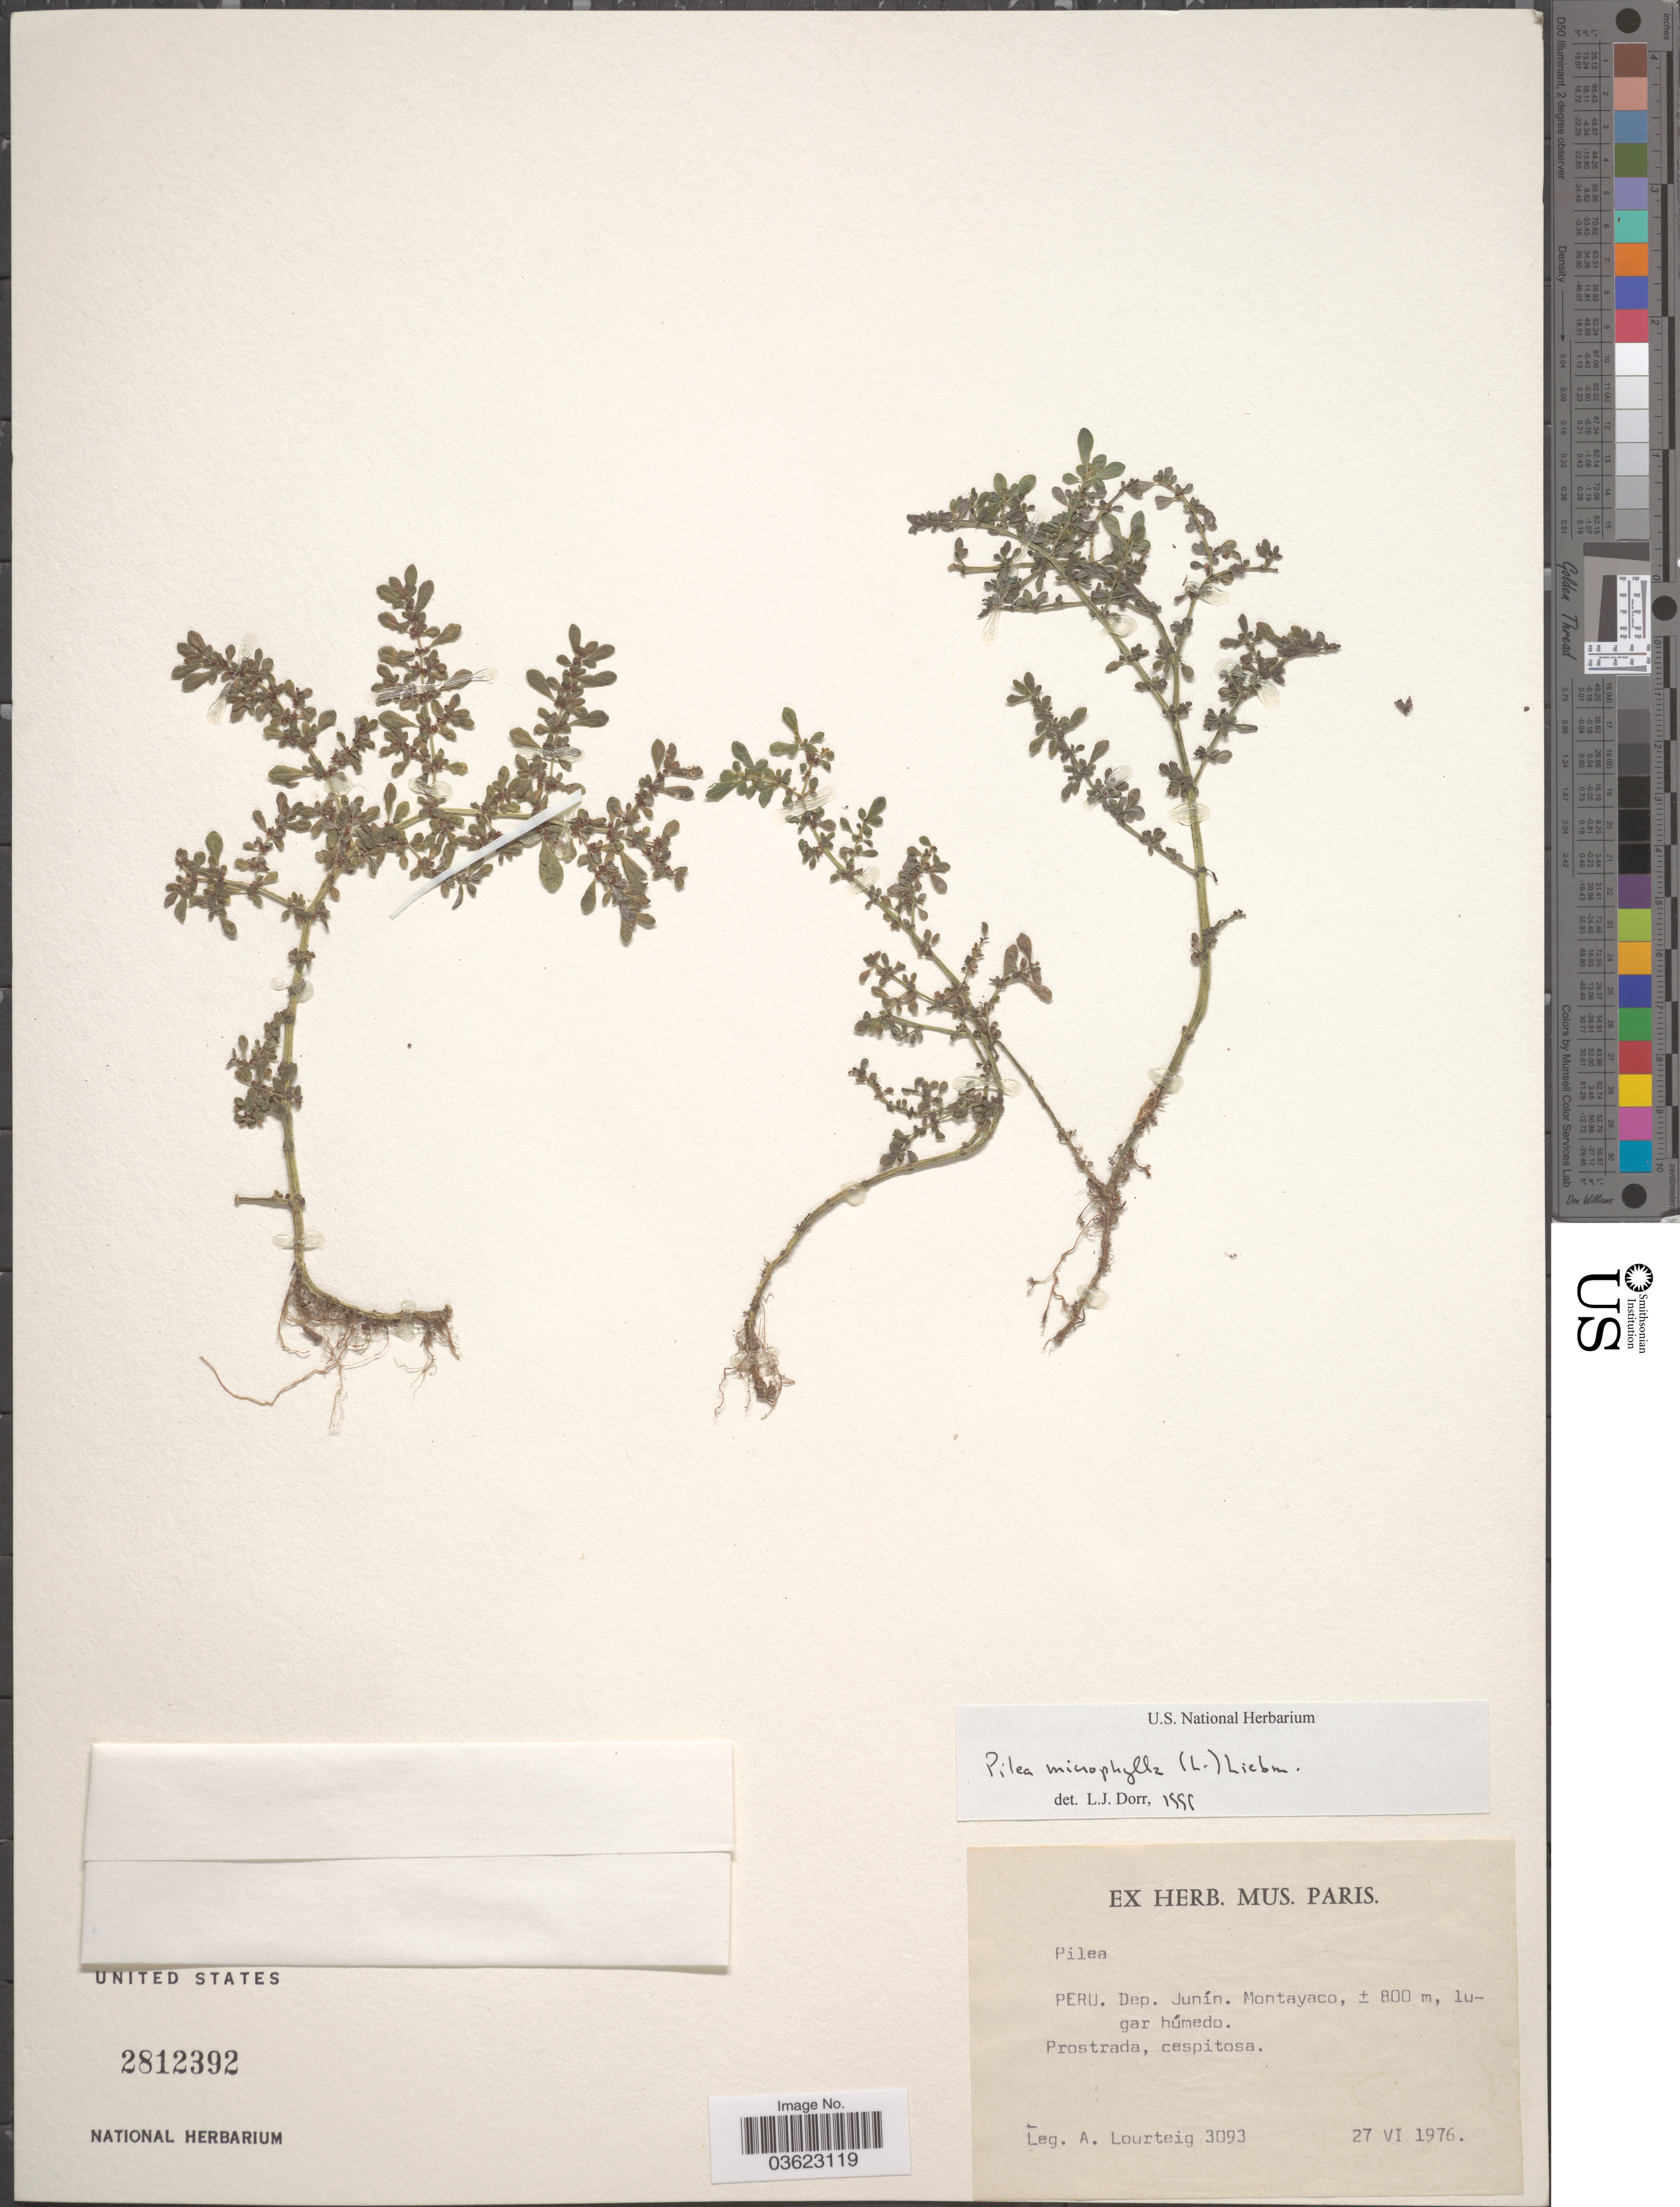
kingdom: Plantae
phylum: Tracheophyta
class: Magnoliopsida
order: Rosales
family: Urticaceae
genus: Pilea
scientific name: Pilea microphylla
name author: (L.) Liebm.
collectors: A. Lourteig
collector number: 3093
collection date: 1976-06-27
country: Peru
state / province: Junín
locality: Dep. Junín. Montayaco.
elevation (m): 800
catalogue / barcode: US 2812392